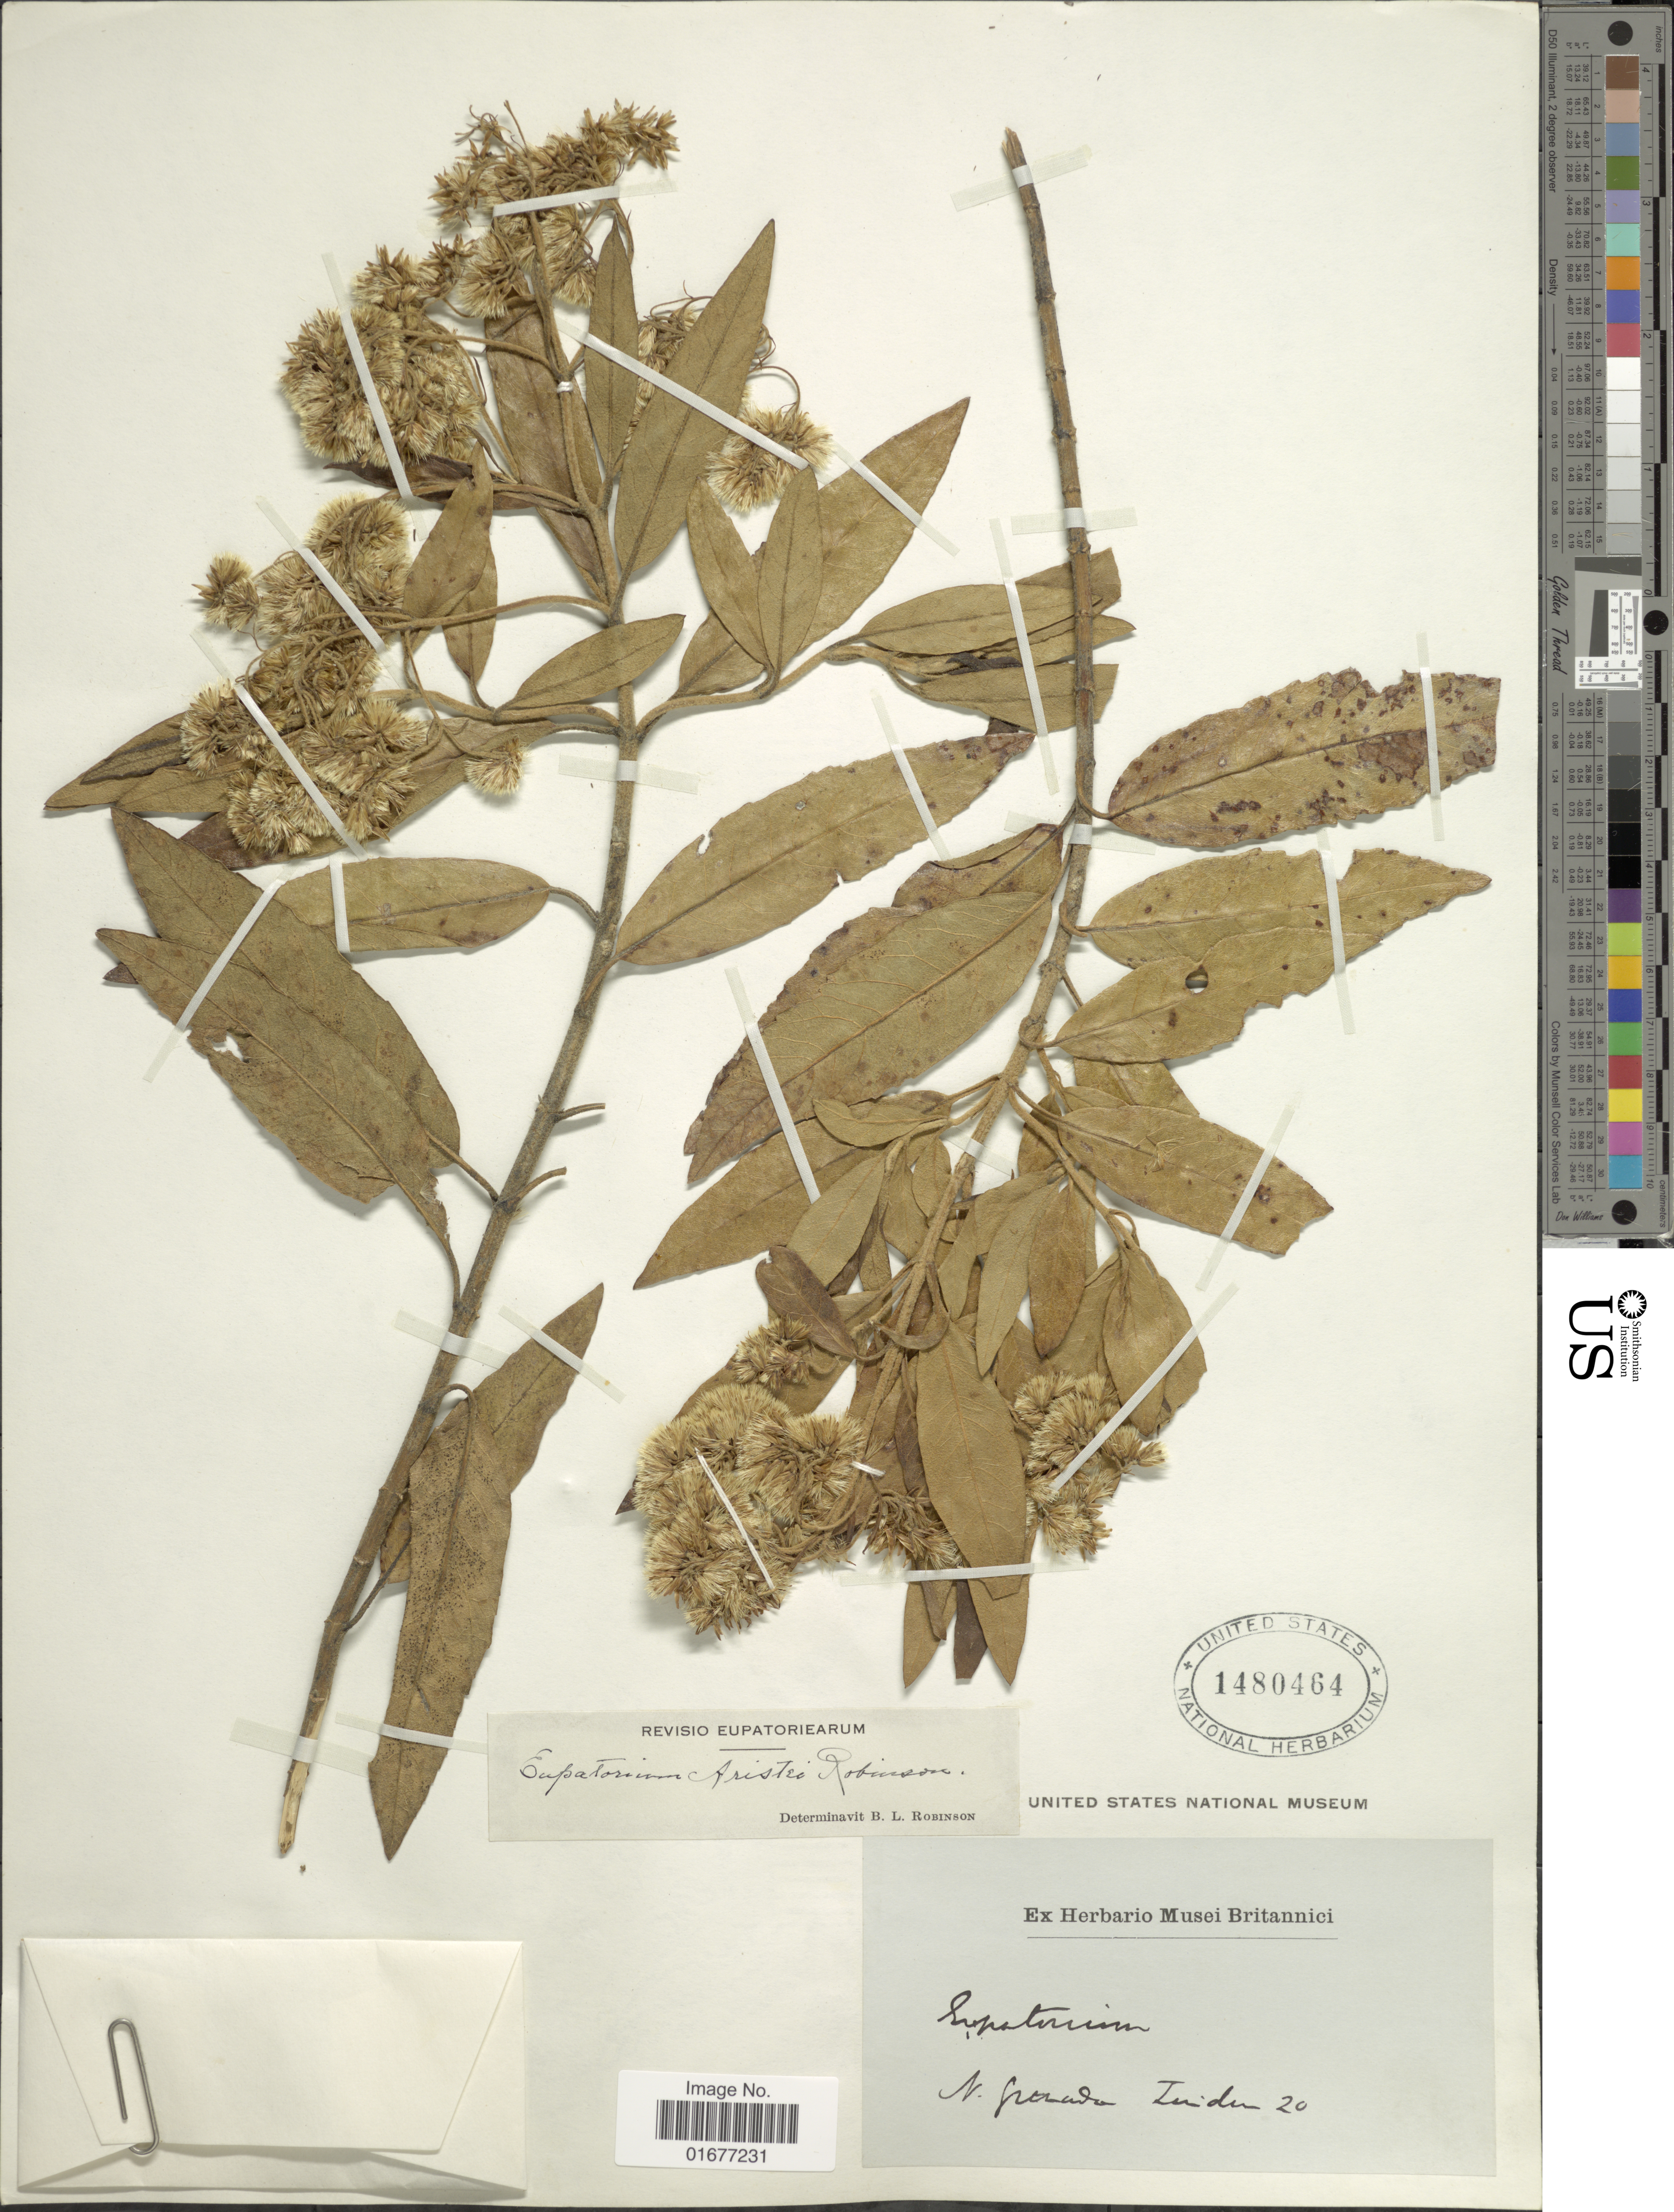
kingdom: Plantae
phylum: Tracheophyta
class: Magnoliopsida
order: Asterales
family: Asteraceae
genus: Ageratina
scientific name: Ageratina aristei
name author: (B.L. Rob.) R.M. King & H. Rob.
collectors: -- Linden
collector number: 20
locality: N. Grenada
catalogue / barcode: US 1480464